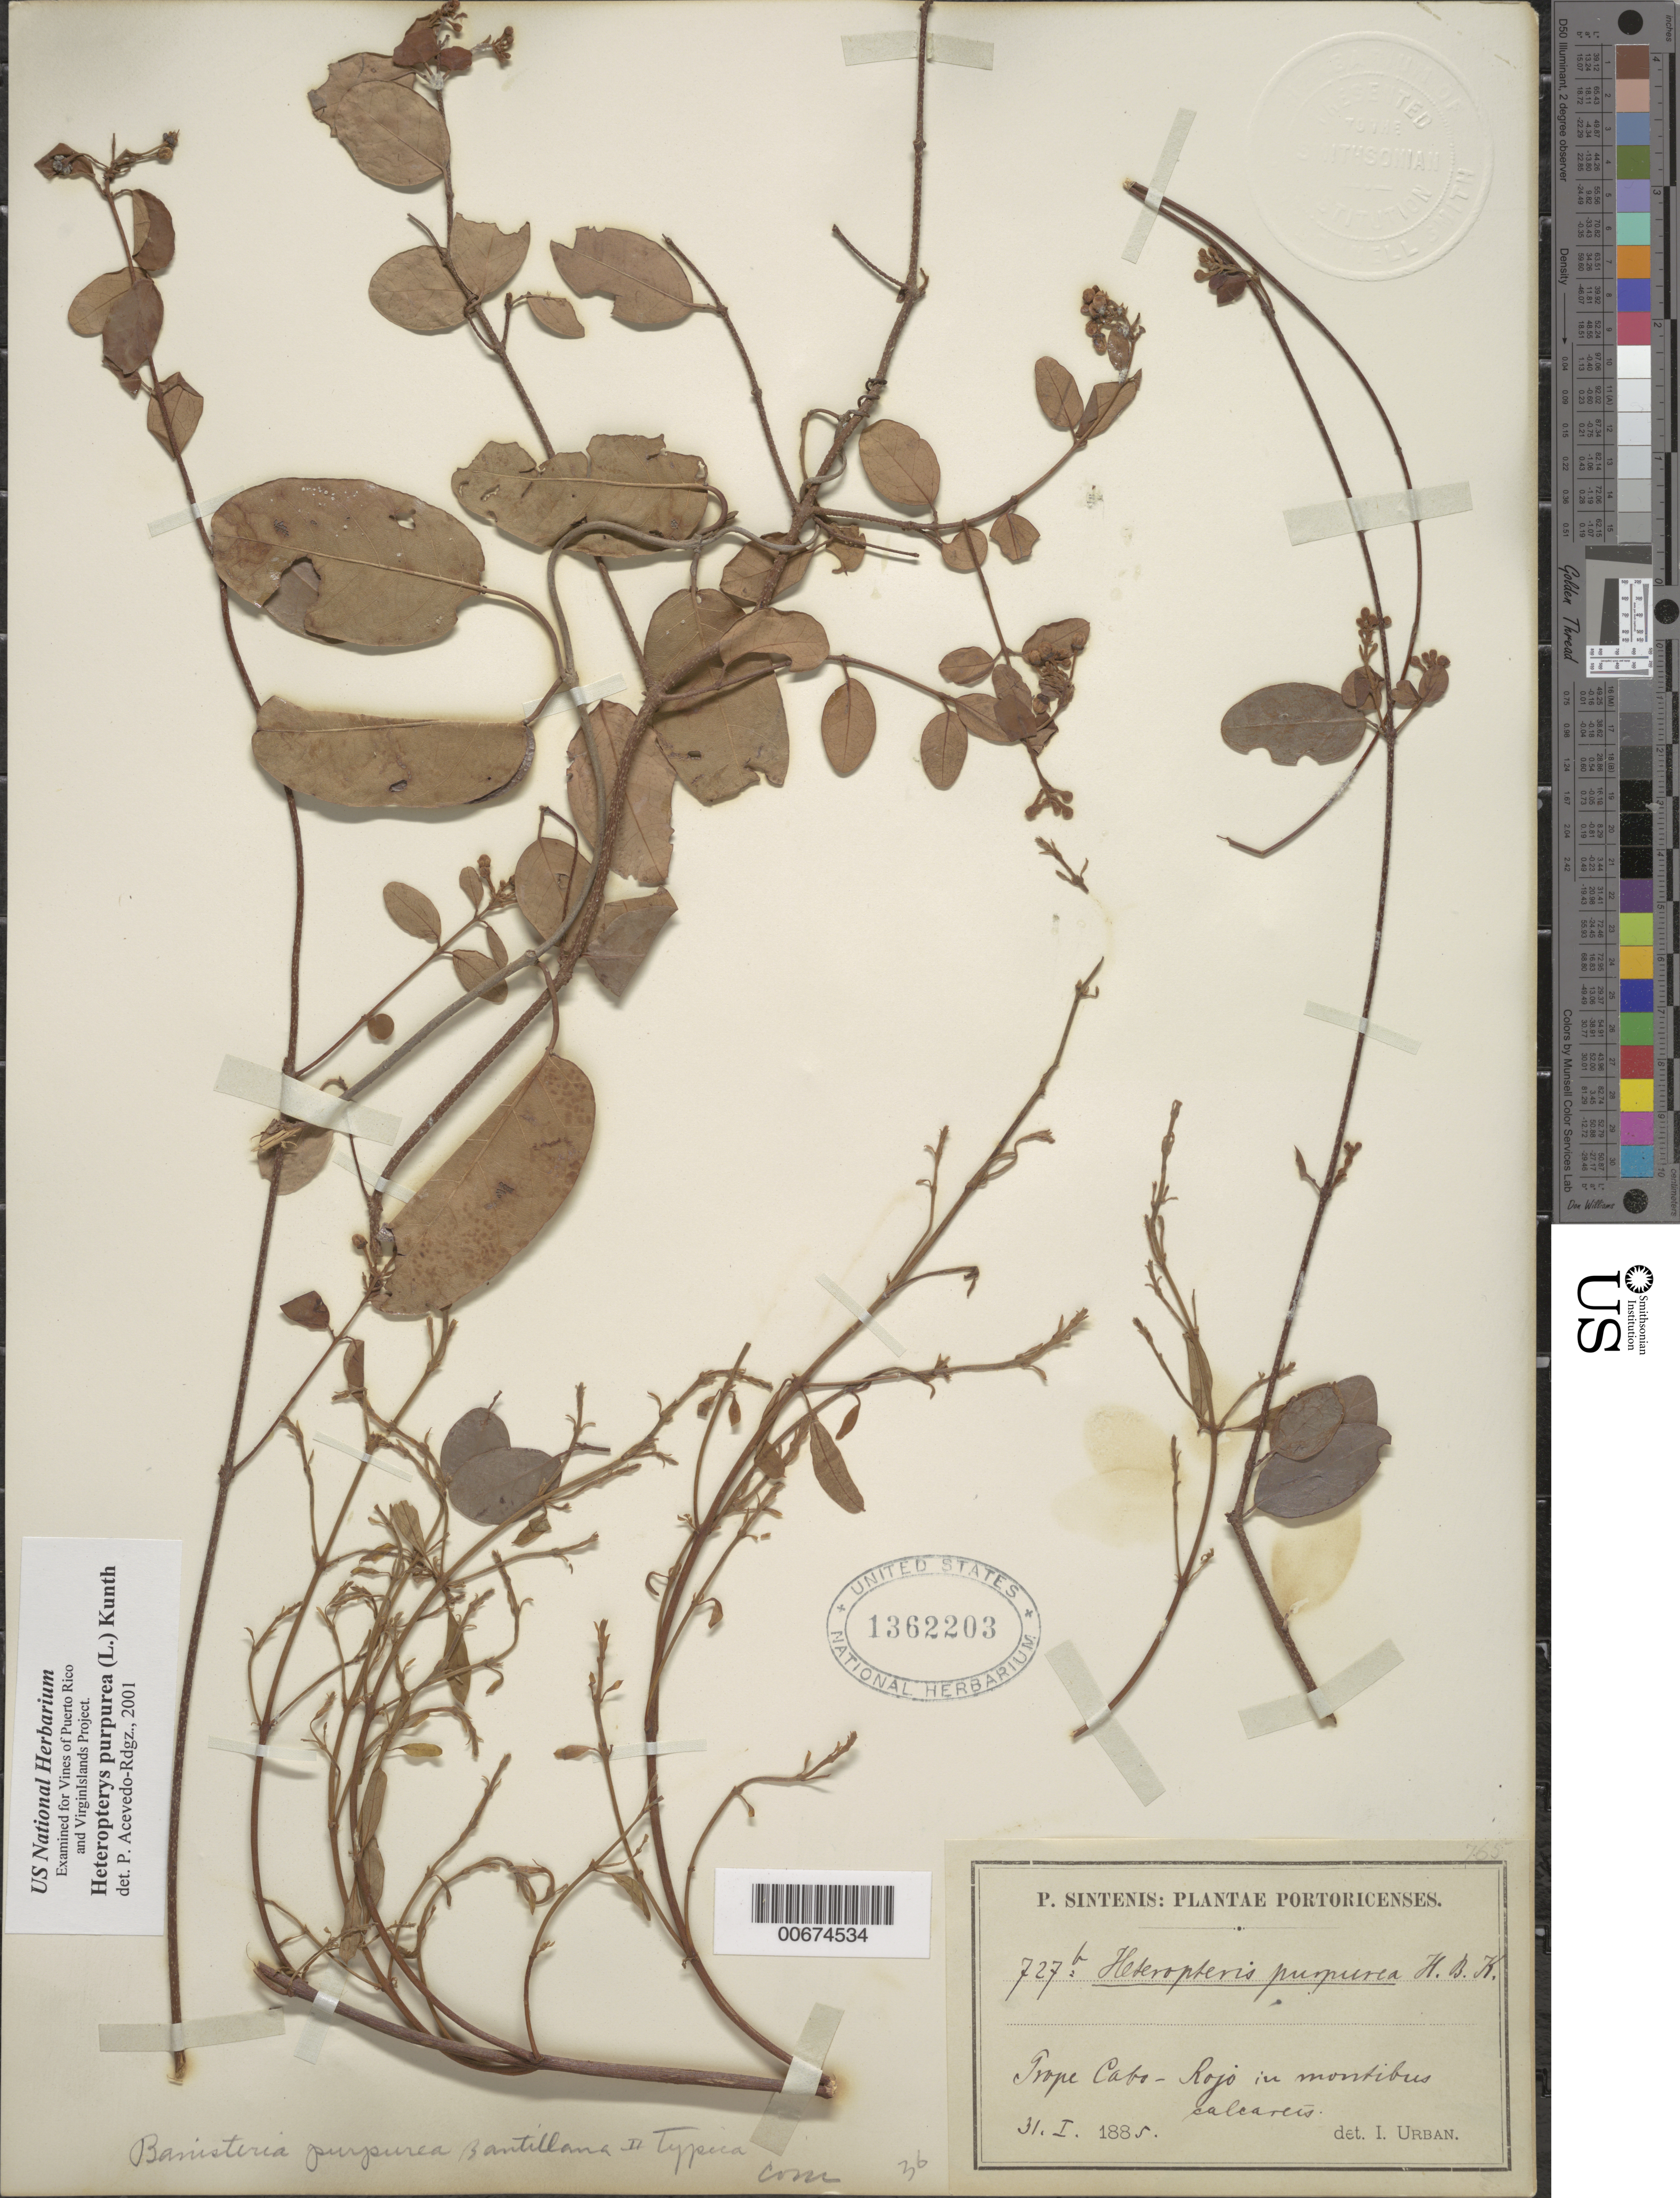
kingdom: Plantae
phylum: Tracheophyta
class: Magnoliopsida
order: Malpighiales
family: Malpighiaceae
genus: Heteropterys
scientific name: Heteropterys purpurea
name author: (L.) Kunth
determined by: Acevedo-Rodríguez, P., (BOT), Smithsonian Institution - National Museum of Natural History (UNITED STATES)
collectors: P. Sintenis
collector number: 727b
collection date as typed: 31 Jan 1885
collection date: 1885-01-31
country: Puerto Rico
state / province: Mayagüez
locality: Cabo Rojo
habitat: in montibus calcarís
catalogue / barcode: US 1362203